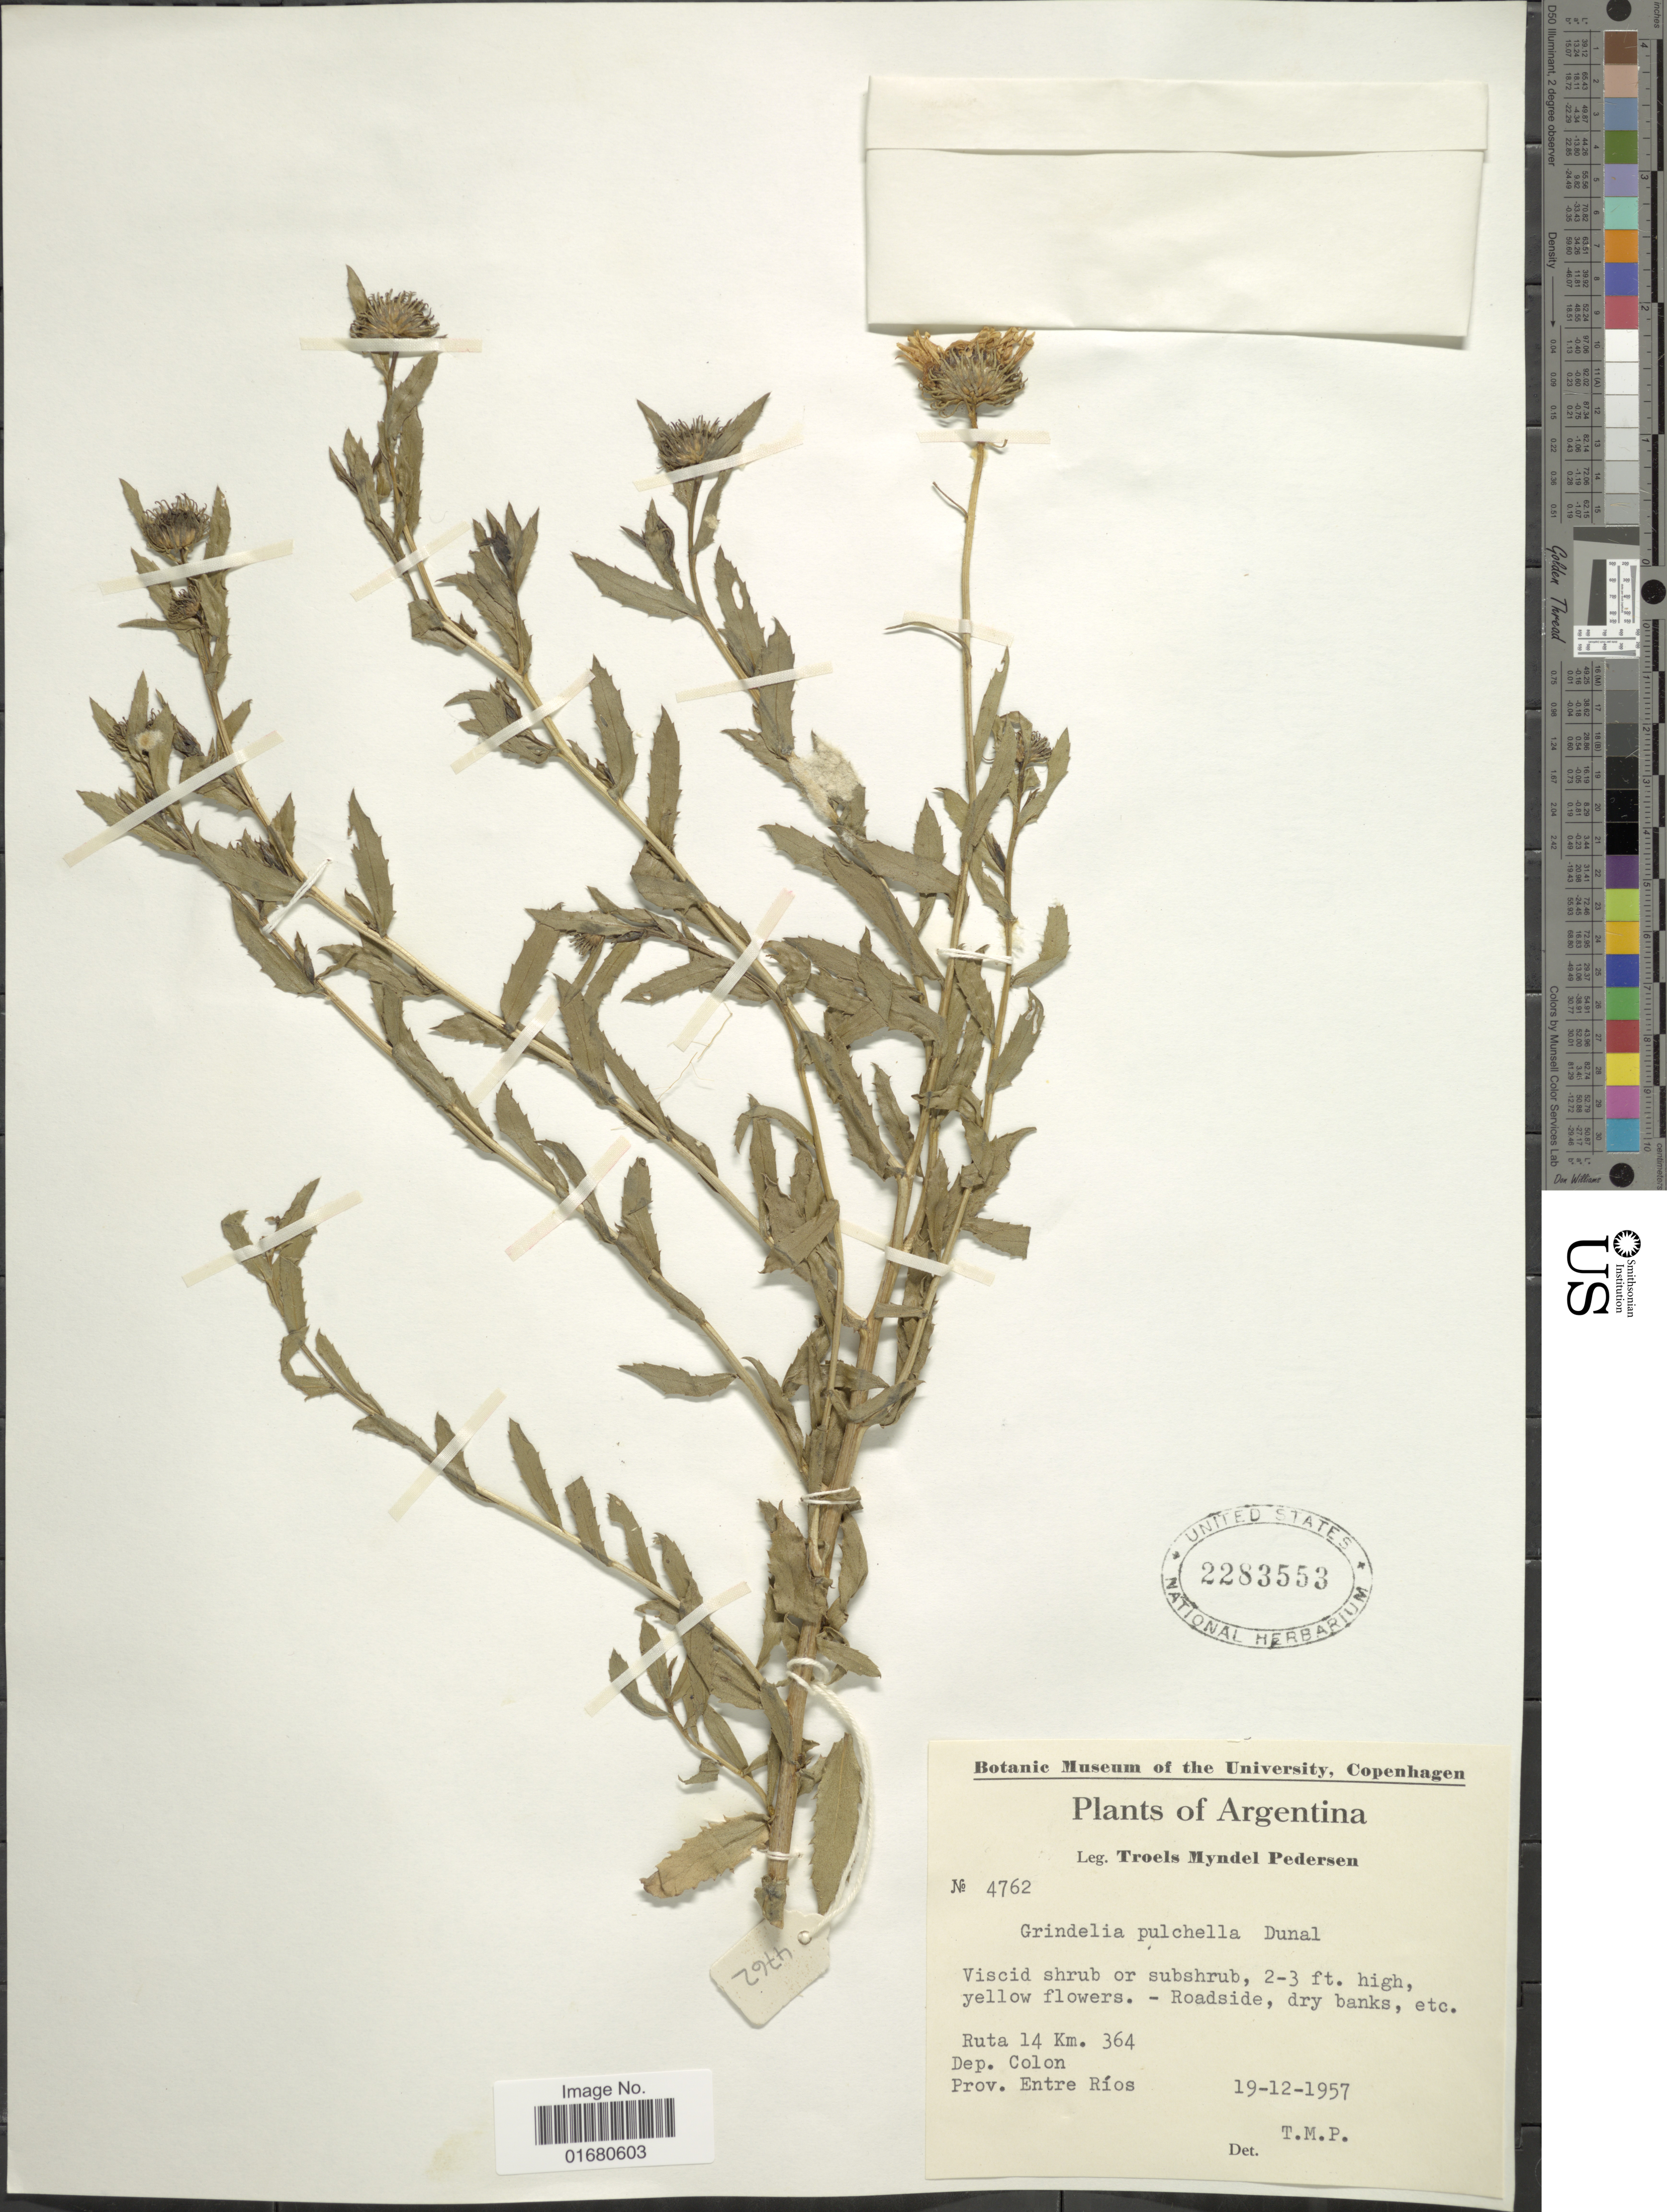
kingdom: Plantae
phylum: Tracheophyta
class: Magnoliopsida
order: Asterales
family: Asteraceae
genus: Grindelia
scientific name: Grindelia pulchella var. pulchella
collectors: T. Pederson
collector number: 4762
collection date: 1957-12-19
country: Argentina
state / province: Entre Rios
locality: Ruta 14 km. 364, Dep. Colon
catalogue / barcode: US 2283553